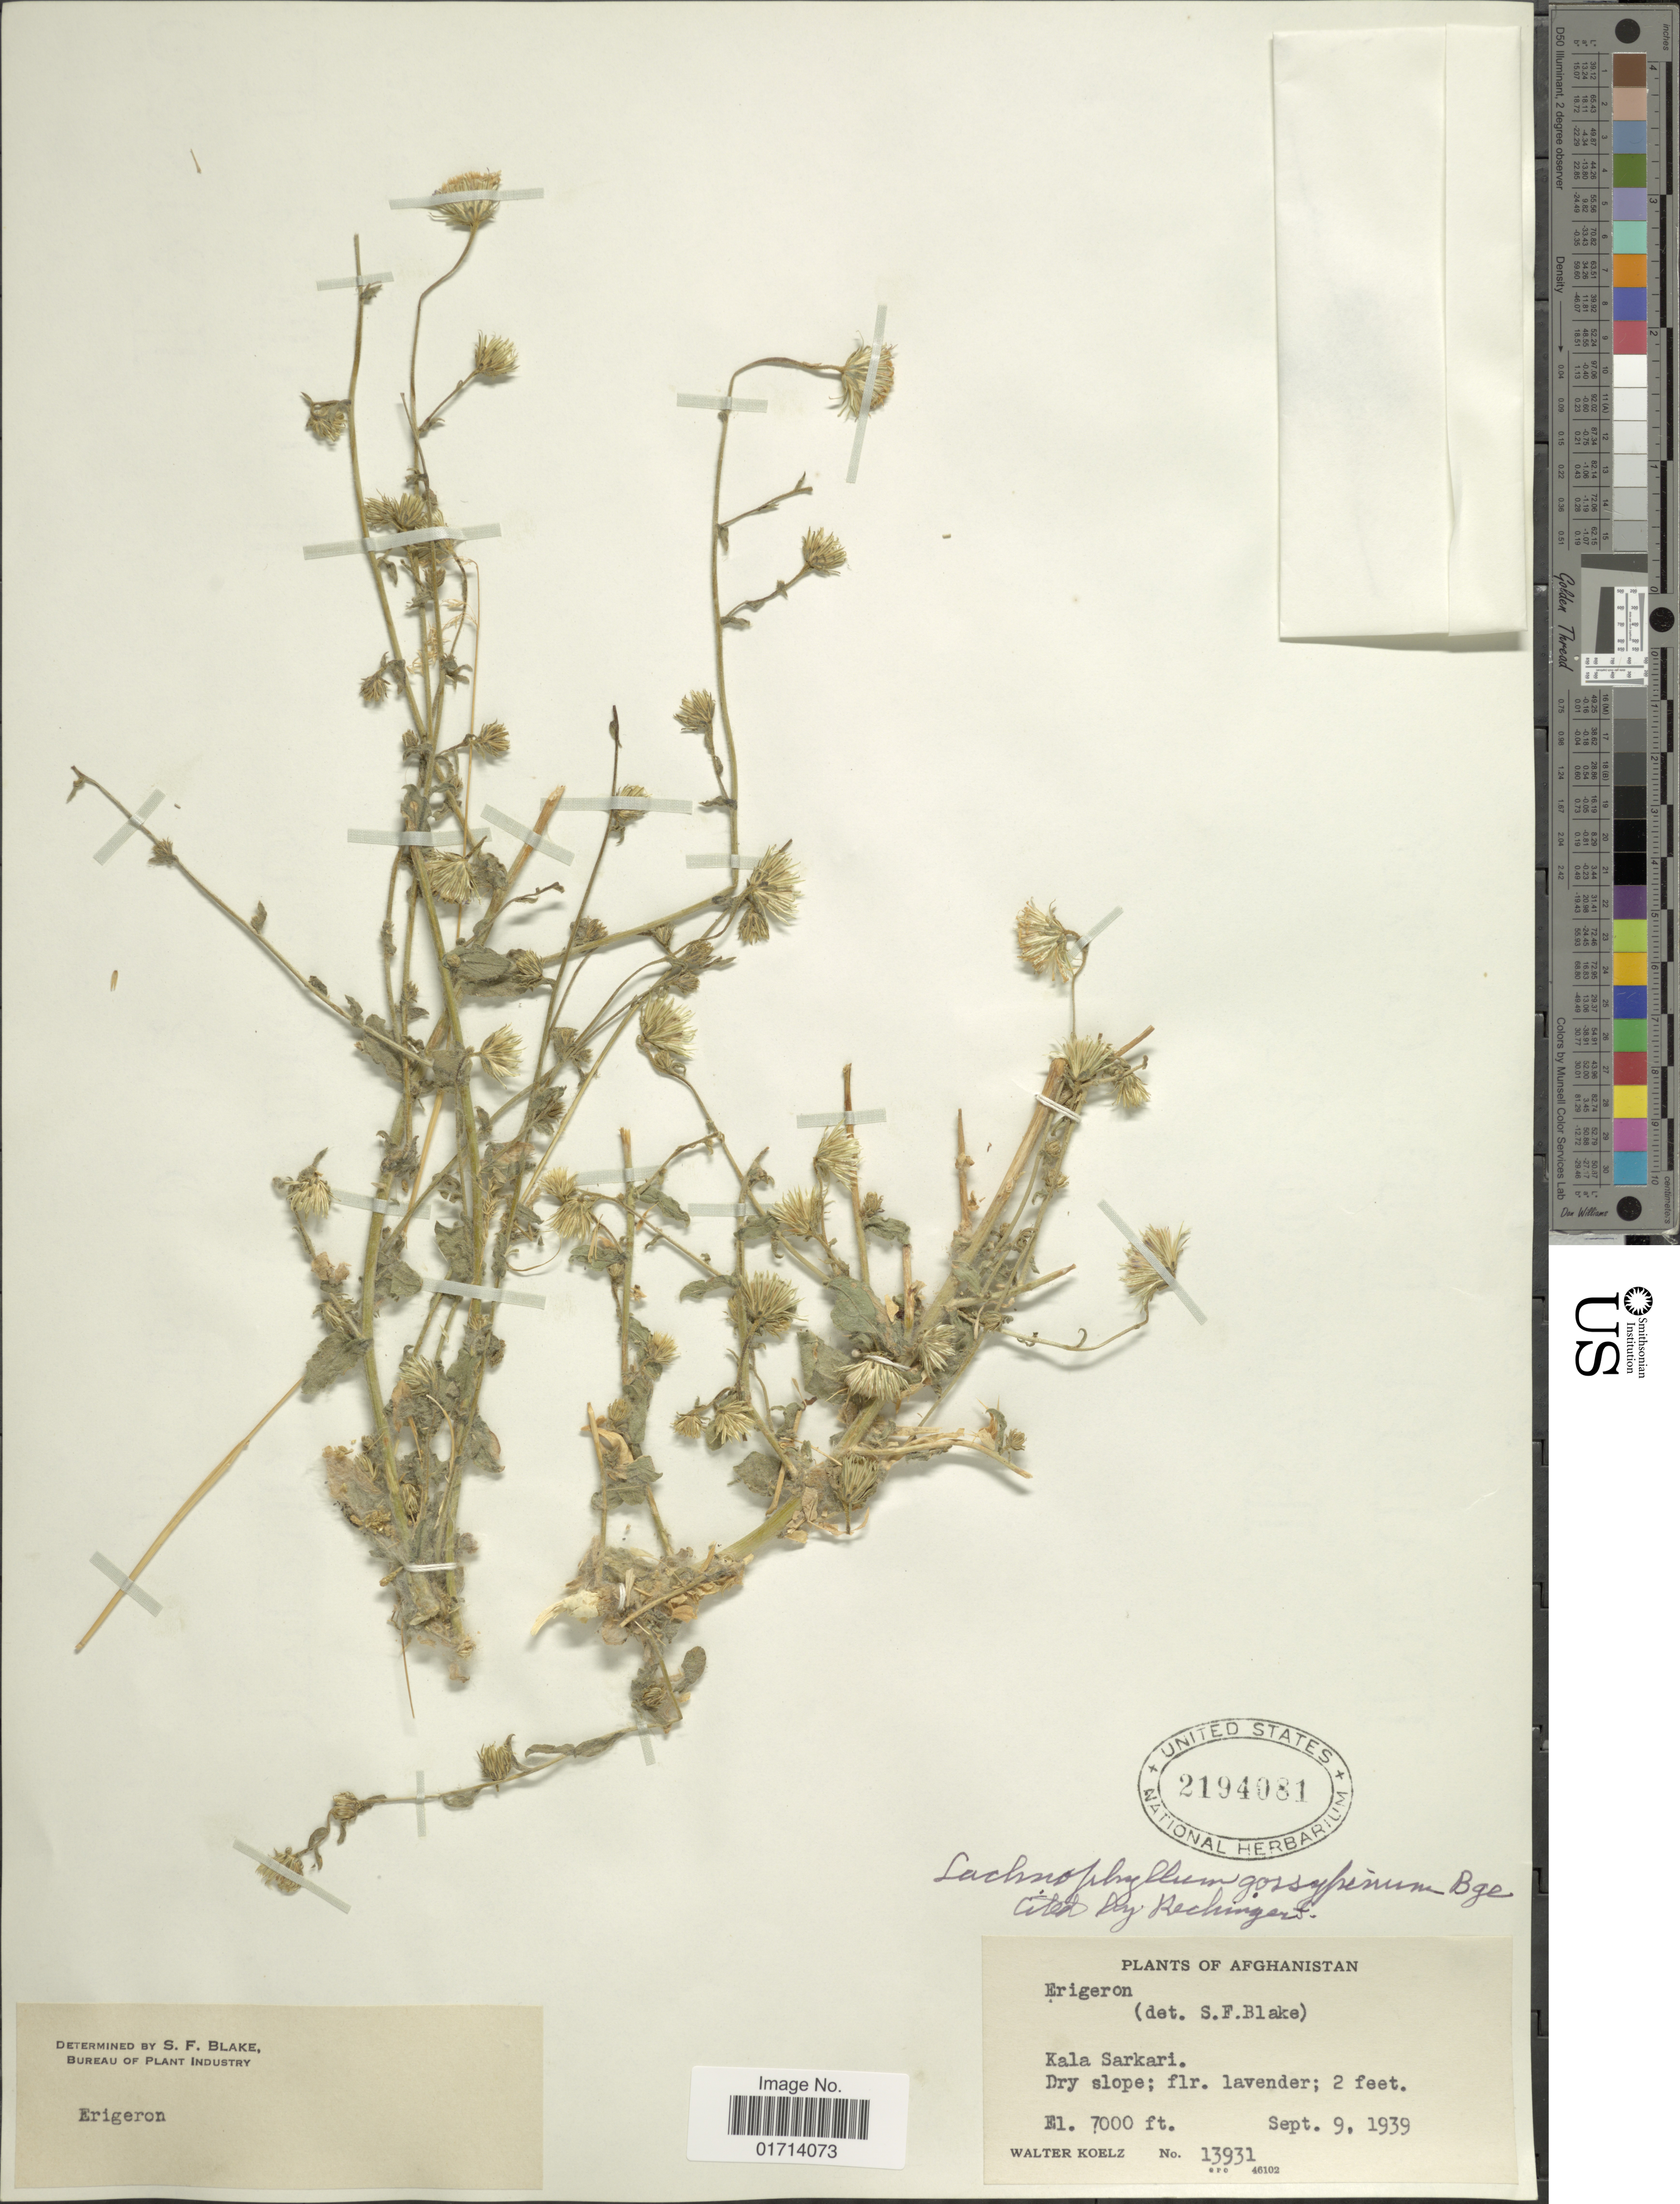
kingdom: Plantae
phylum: Tracheophyta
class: Magnoliopsida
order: Asterales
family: Asteraceae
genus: Lachnophyllum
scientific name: Lachnophyllum gossypinum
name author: Bunge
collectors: W. N. Koelz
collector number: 13931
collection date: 1939-09-09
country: Afghanistan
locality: Kala Sarkari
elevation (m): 2134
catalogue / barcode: US 2194081